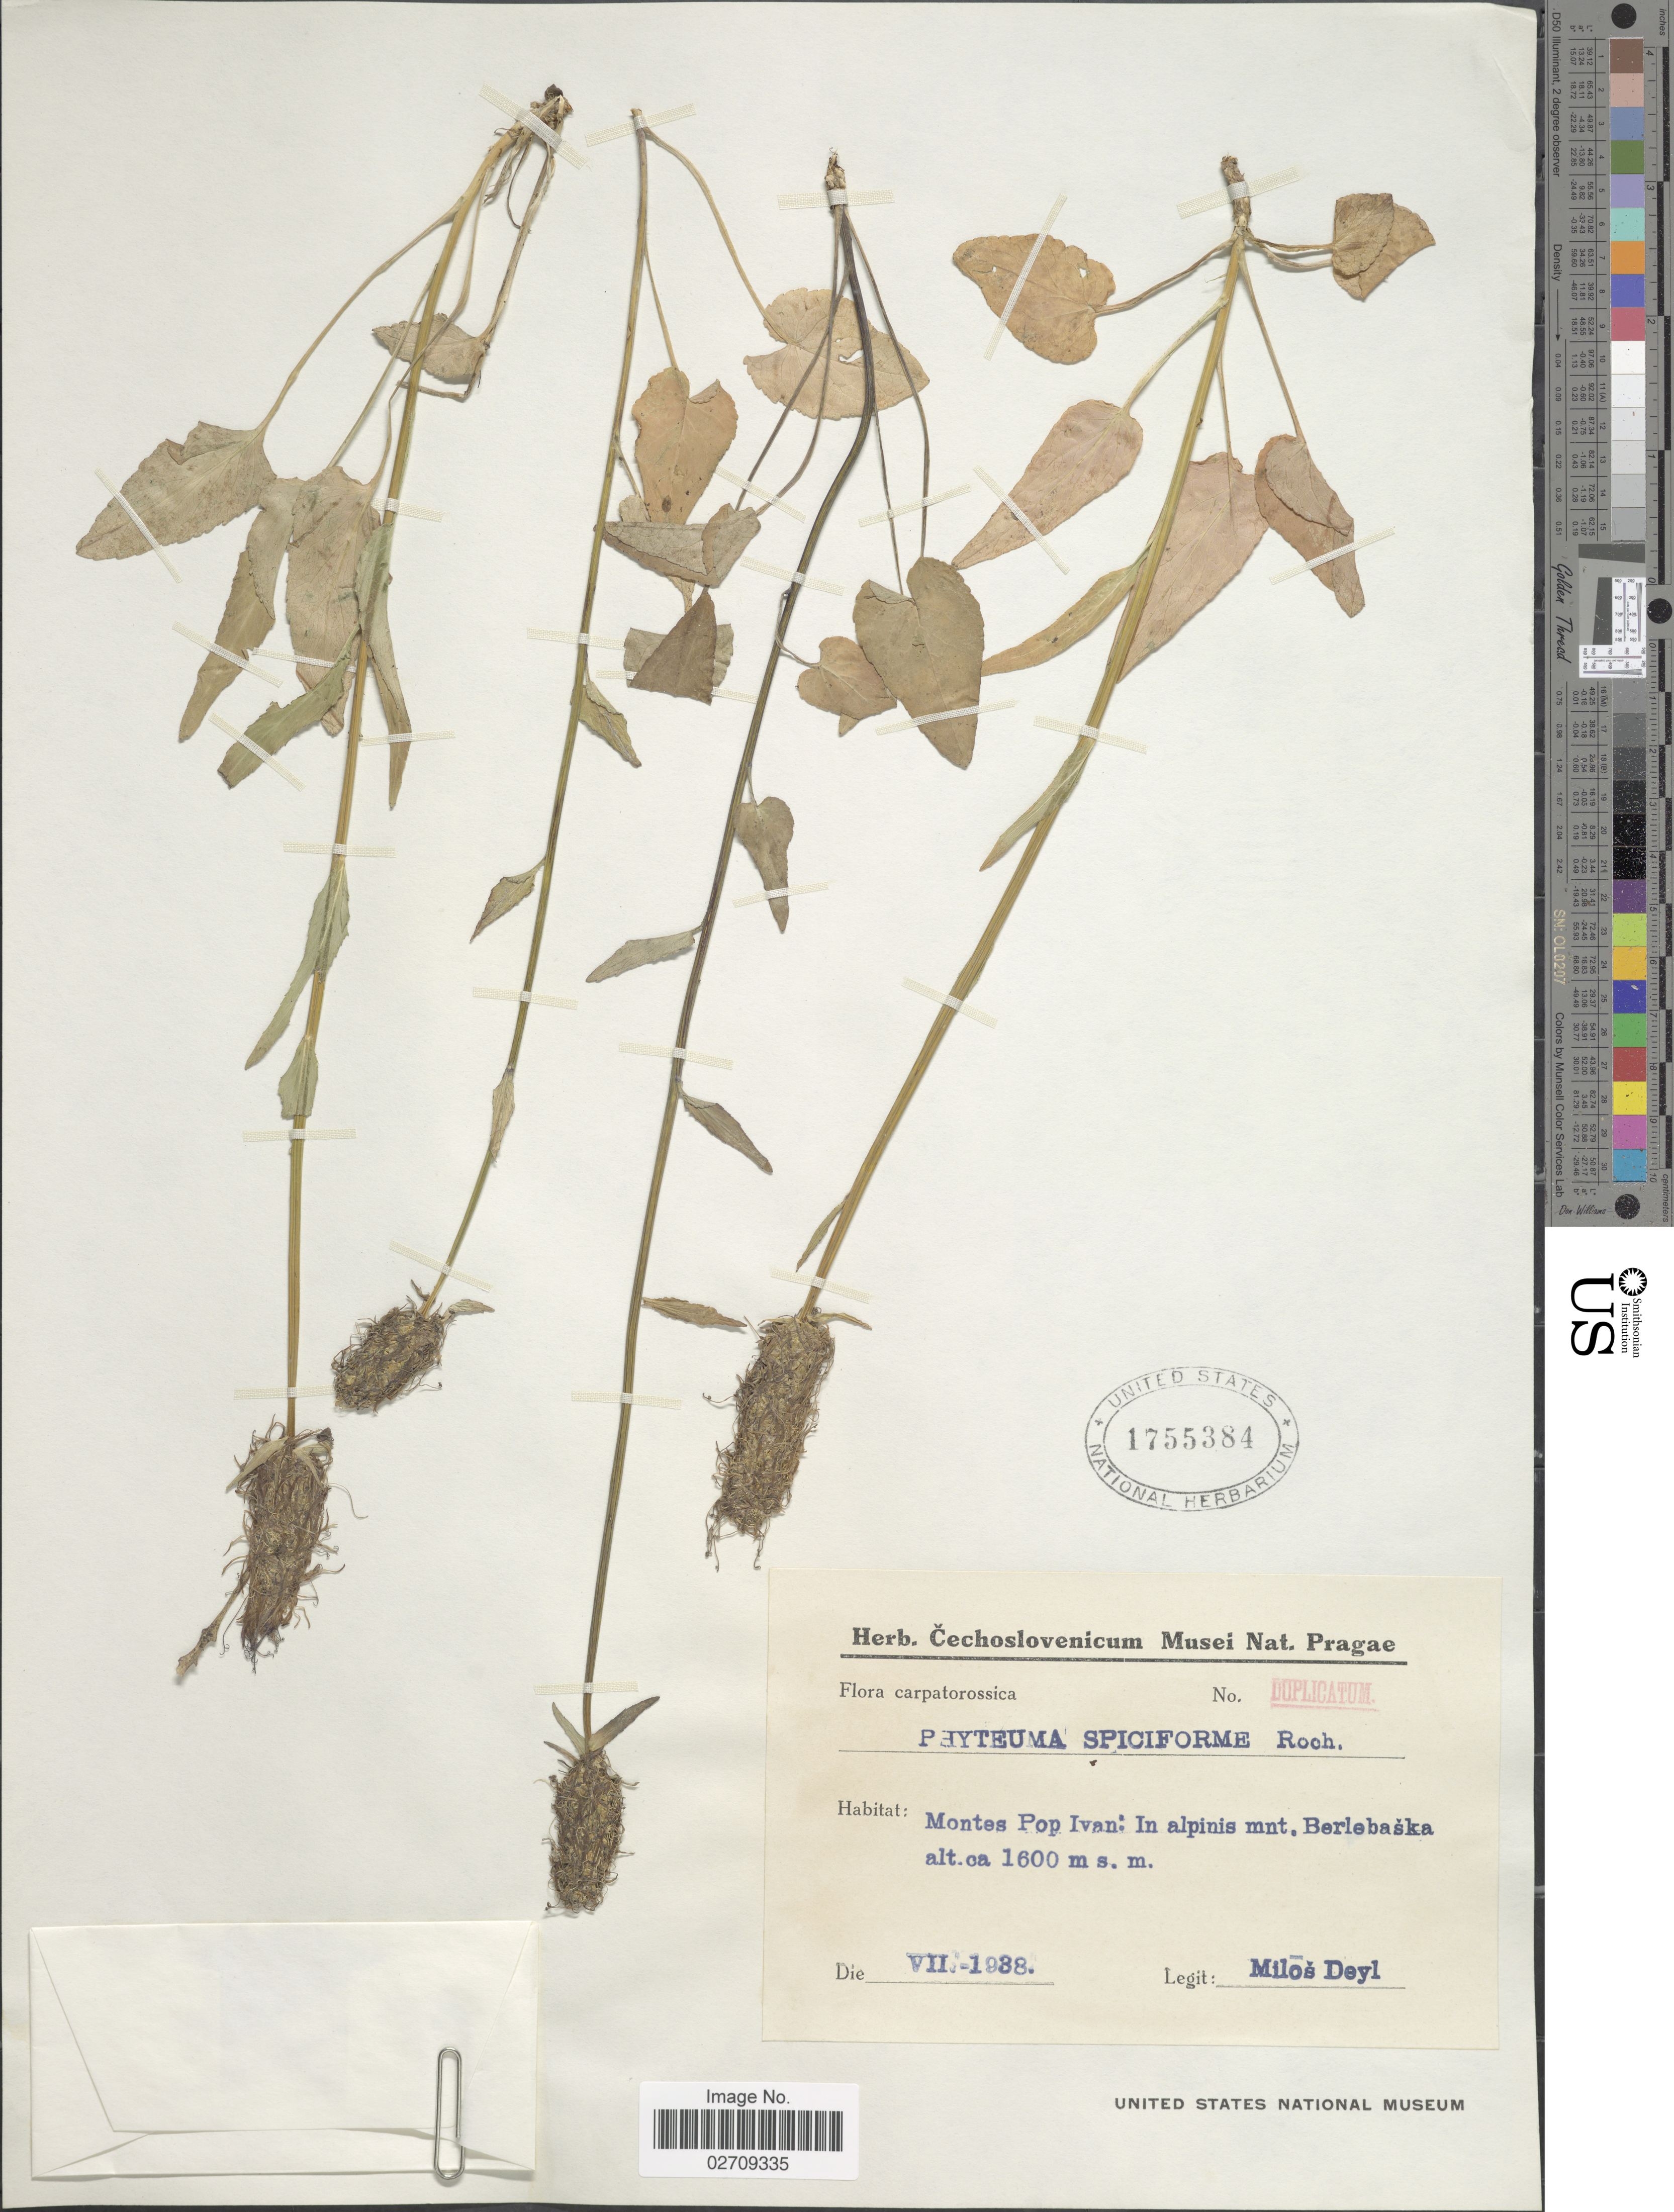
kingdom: Plantae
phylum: Tracheophyta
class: Magnoliopsida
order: Asterales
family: Campanulaceae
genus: Phyteuma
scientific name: Phyteuma spiciforme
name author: Rochel ex Domin & Podp.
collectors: M. Deyl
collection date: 1938-07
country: Ukraine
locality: Montes Pop Ivan: In alpinis mnt. Berlebaska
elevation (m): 1600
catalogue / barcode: US 1755384